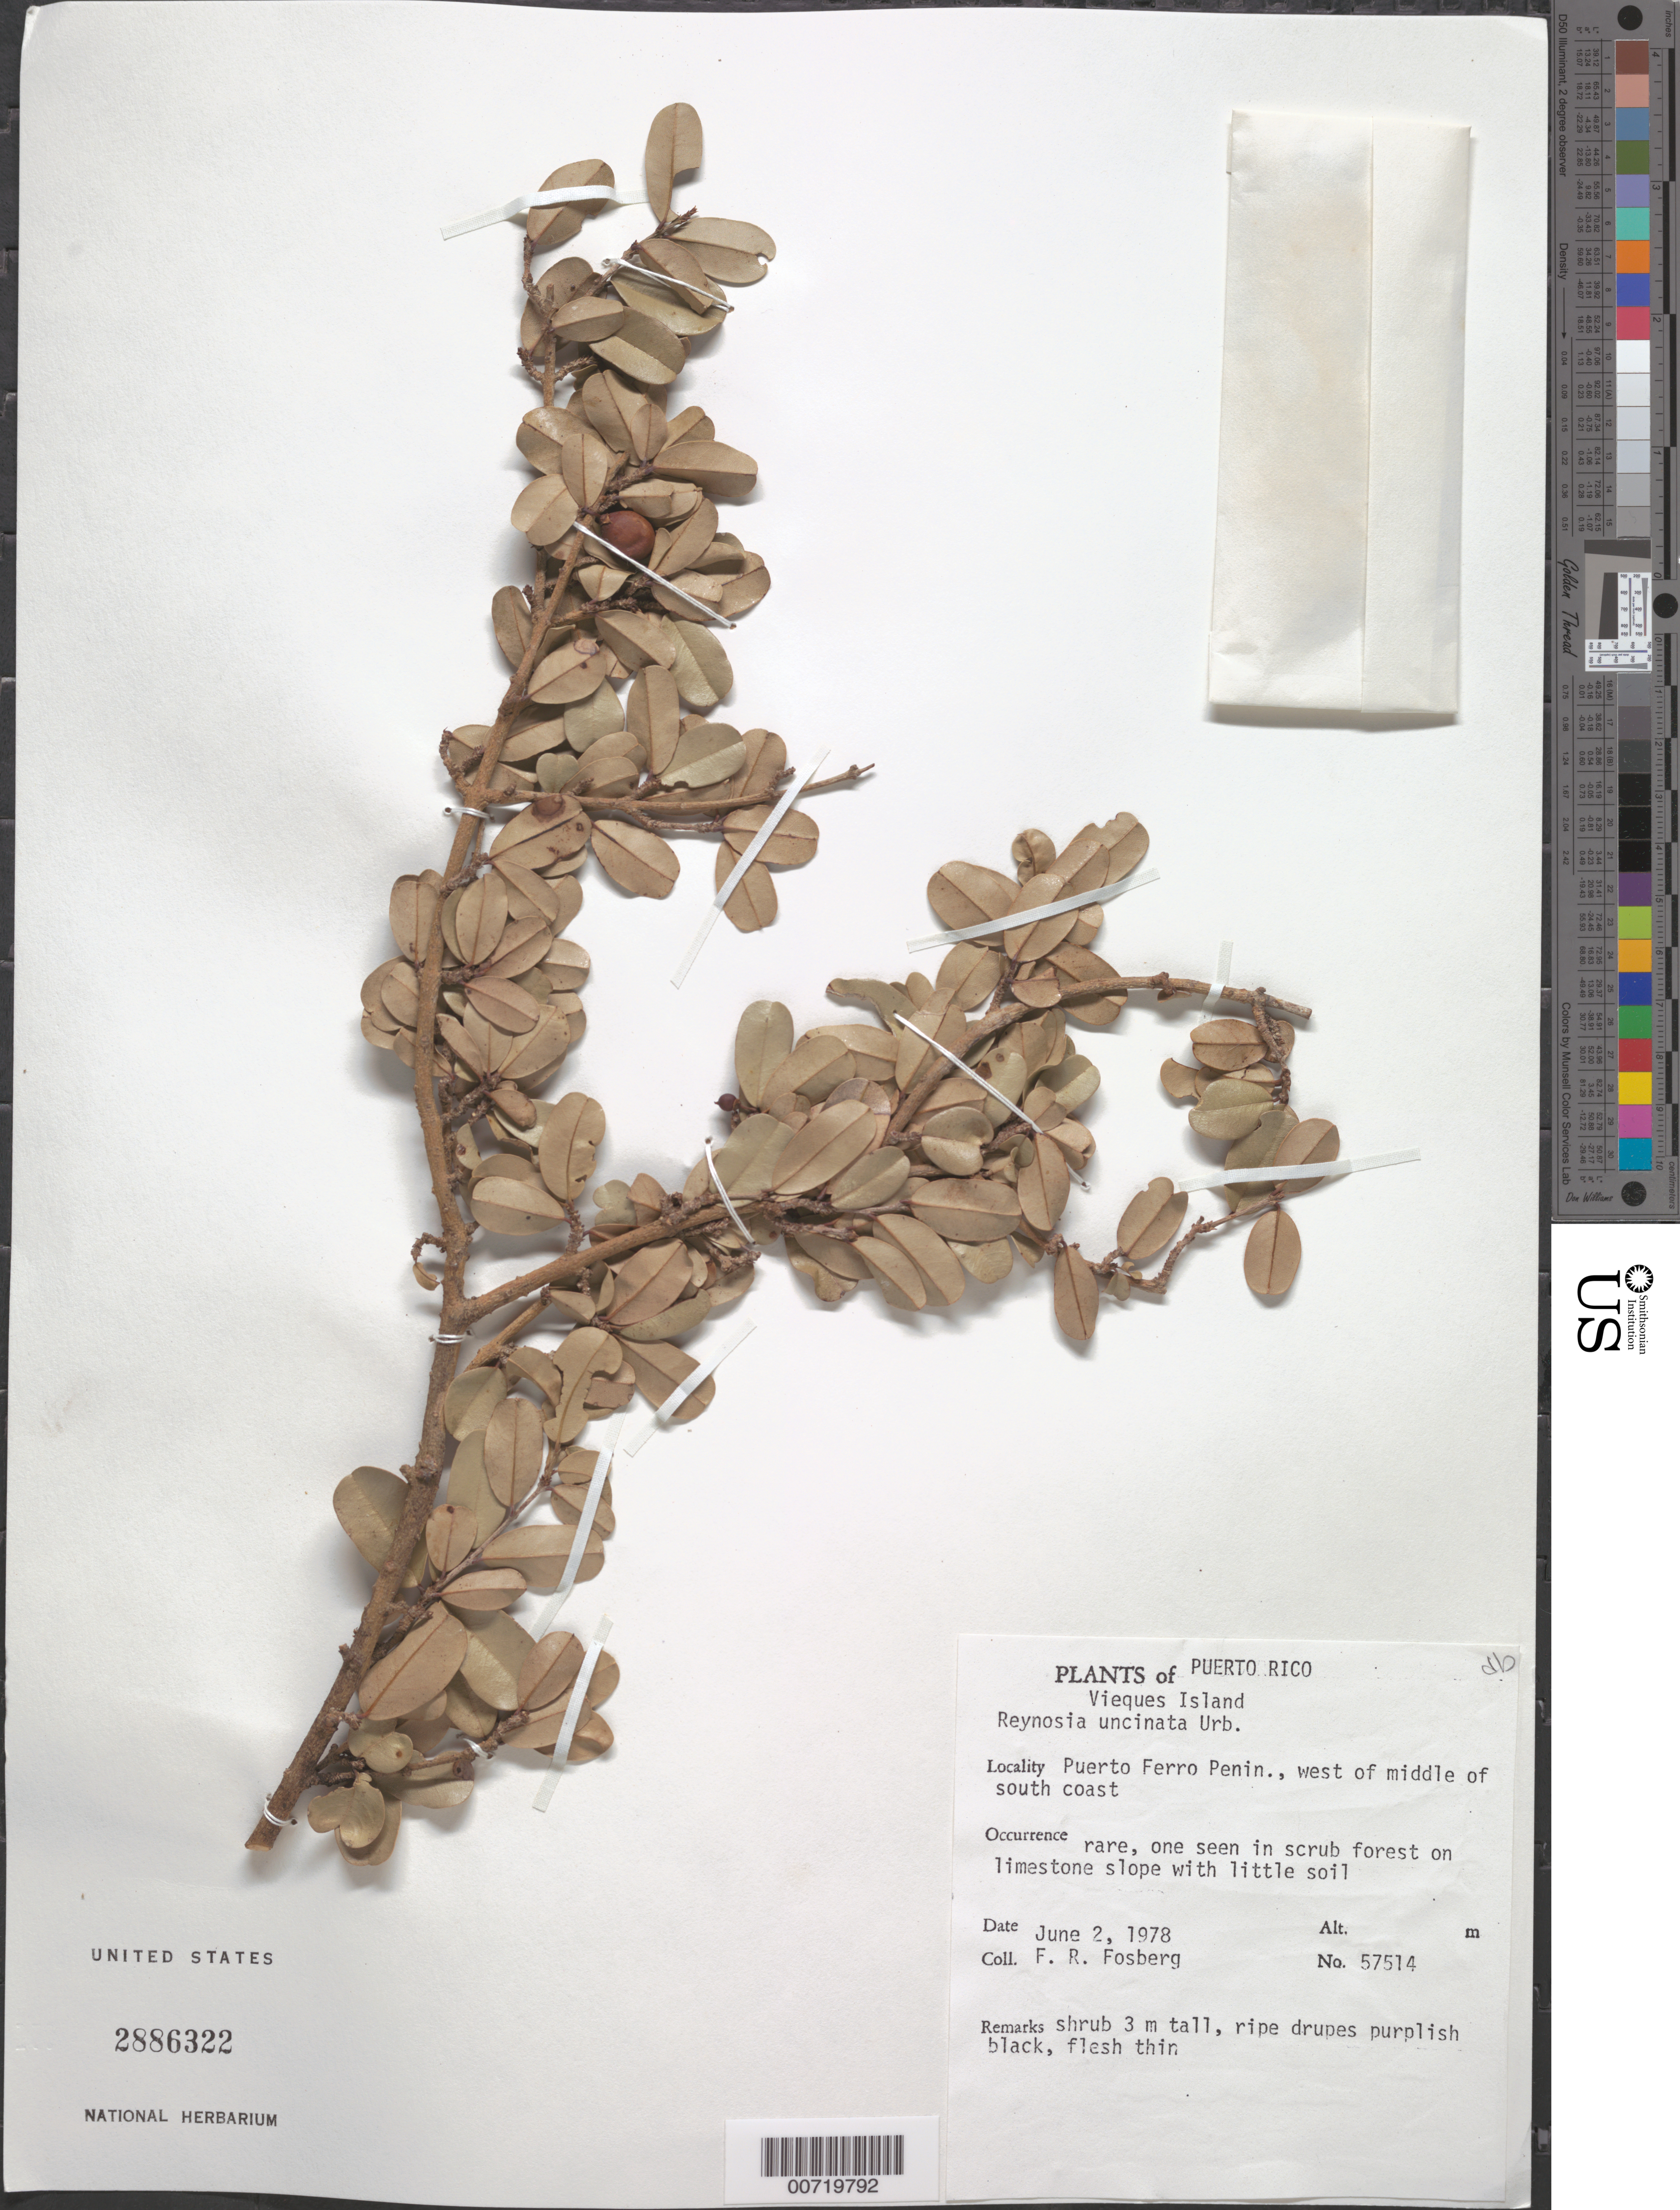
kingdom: Plantae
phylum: Tracheophyta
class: Magnoliopsida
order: Rosales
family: Rhamnaceae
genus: Reynosia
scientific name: Reynosia uncinata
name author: Urb.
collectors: F. R. Fosberg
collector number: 57514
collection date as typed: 02 Jun 1978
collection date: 1978-06-02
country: Puerto Rico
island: Vieques I.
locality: Puerto Ferro Penin., W of Middle of S Coast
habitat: In scrub forest on limestone slope w/little soil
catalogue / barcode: US 2886322